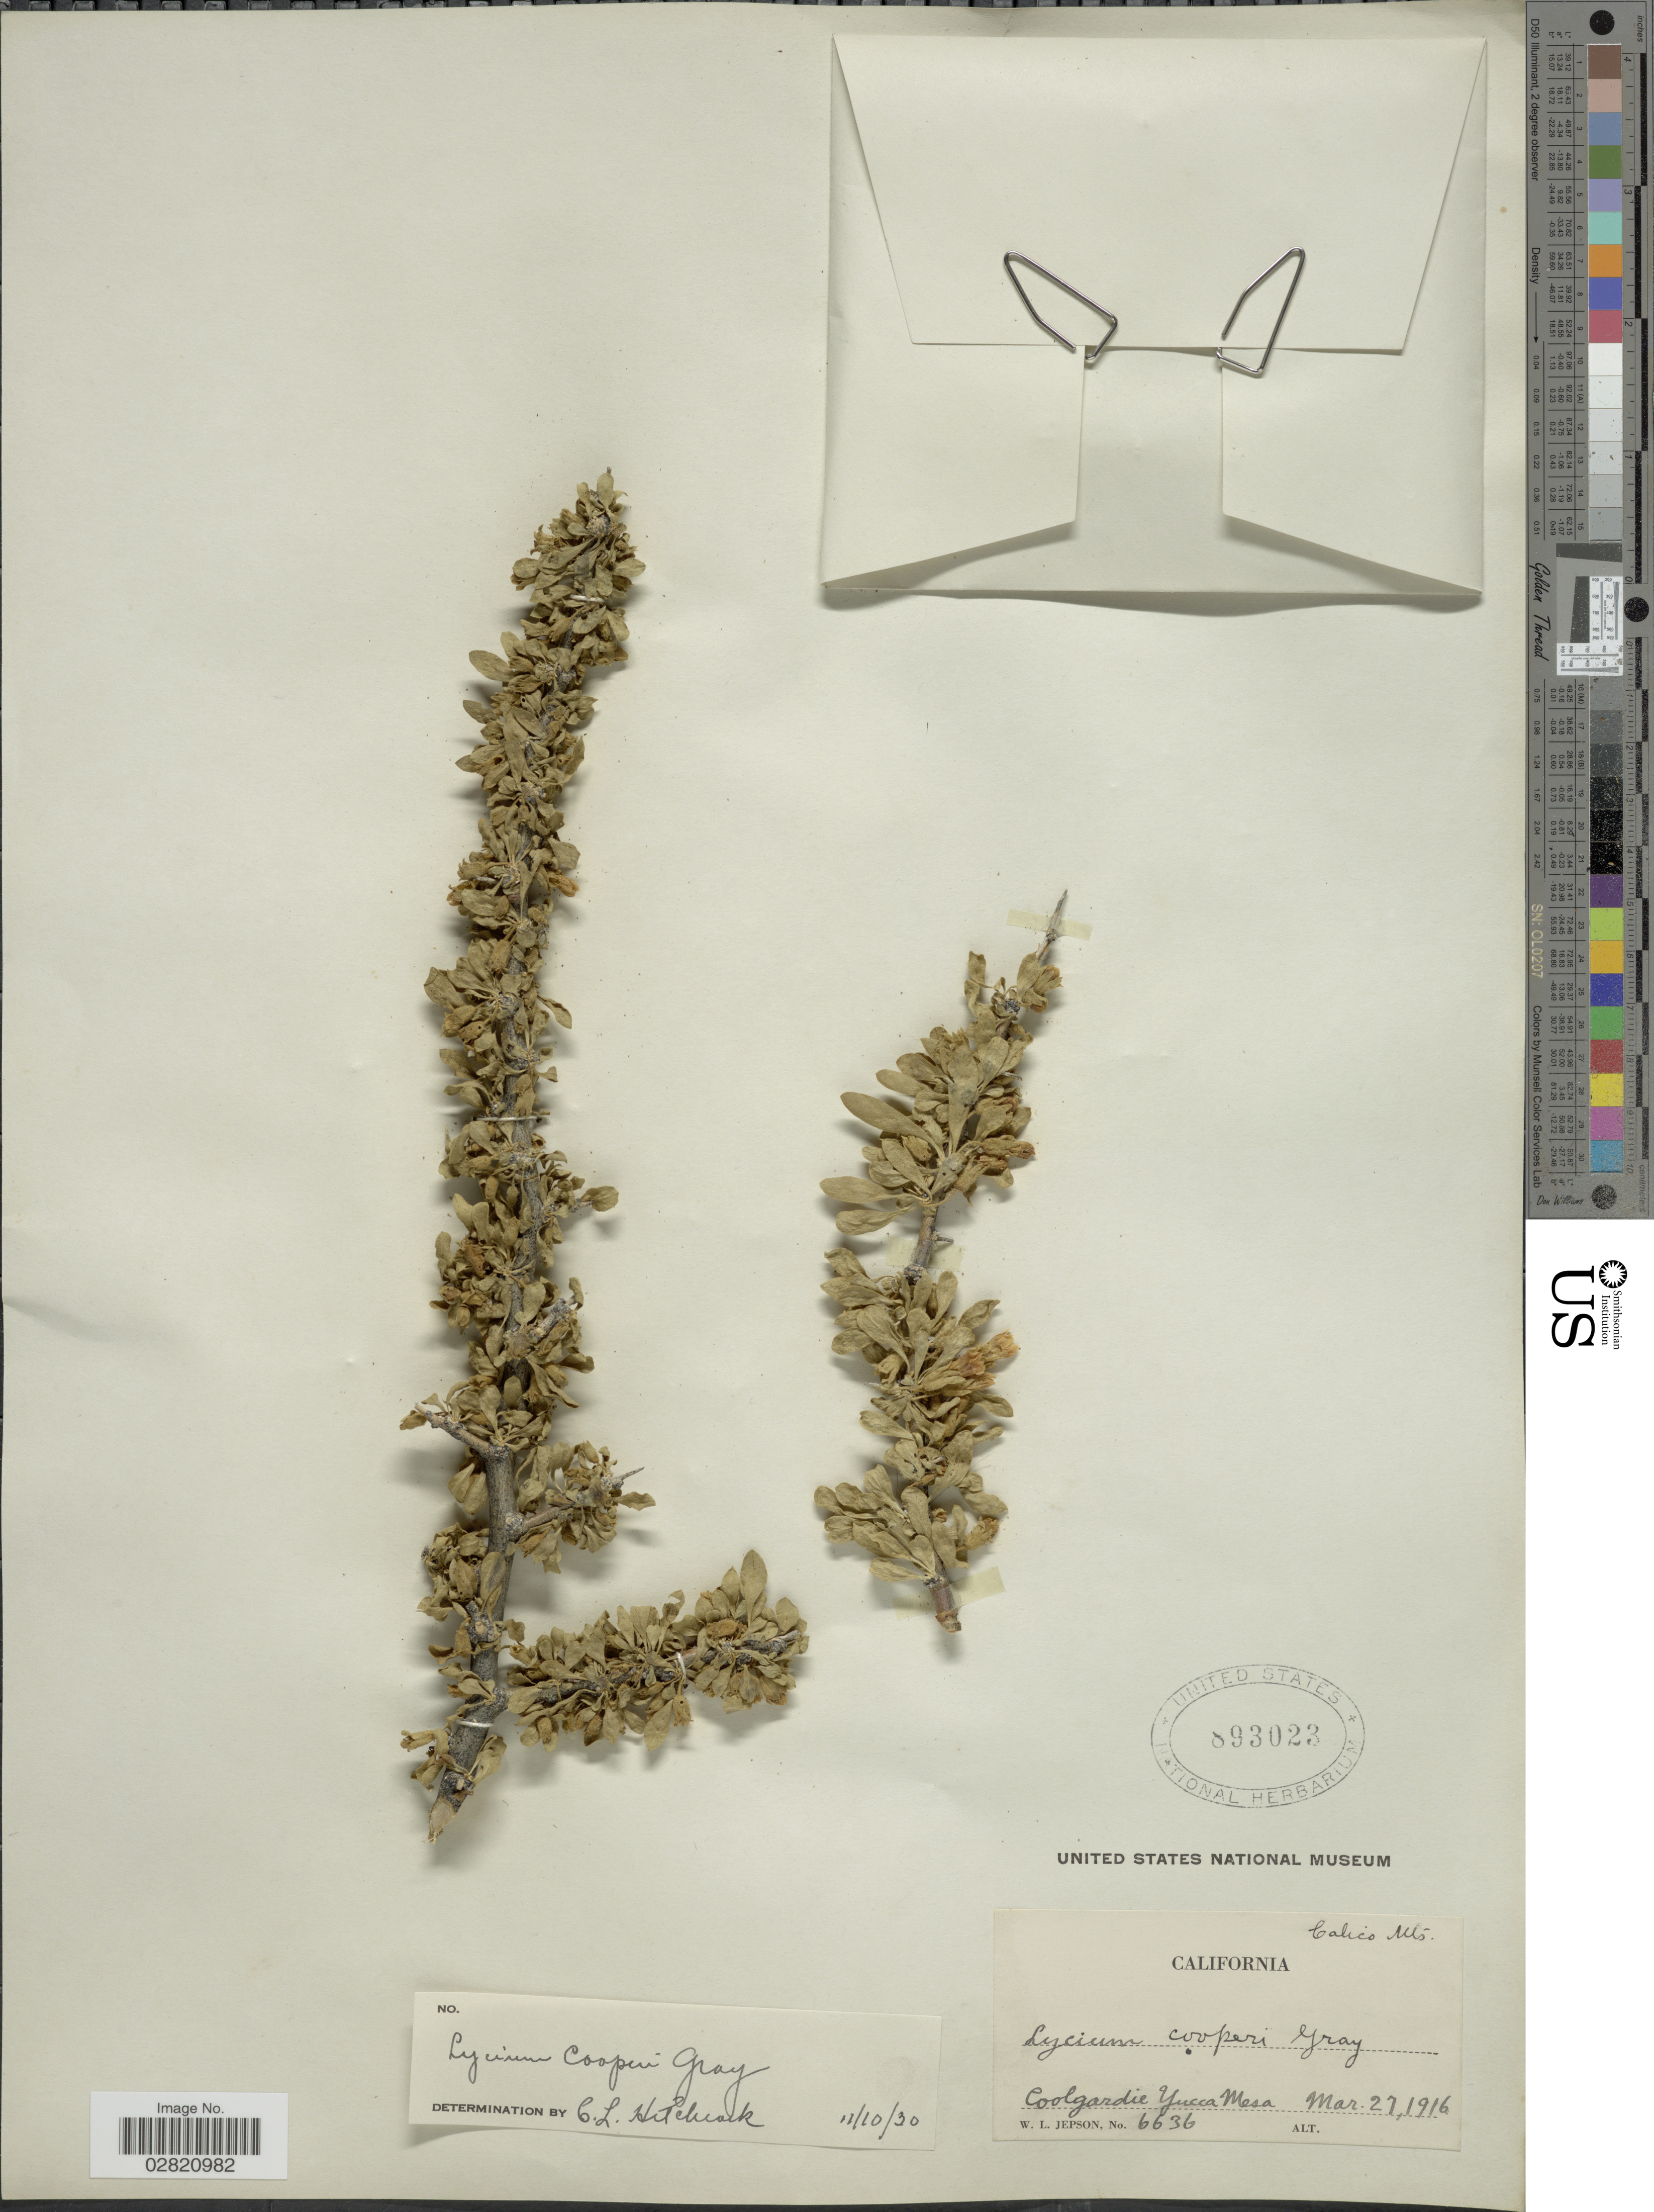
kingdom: Plantae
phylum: Tracheophyta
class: Magnoliopsida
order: Solanales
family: Solanaceae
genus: Lycium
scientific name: Lycium cooperi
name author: A. Gray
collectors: W. L. Jepson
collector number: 6636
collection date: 1916-03-27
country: United States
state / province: California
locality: Coolgardie Yucca Mesa. Calico Mts.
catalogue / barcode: US 893023